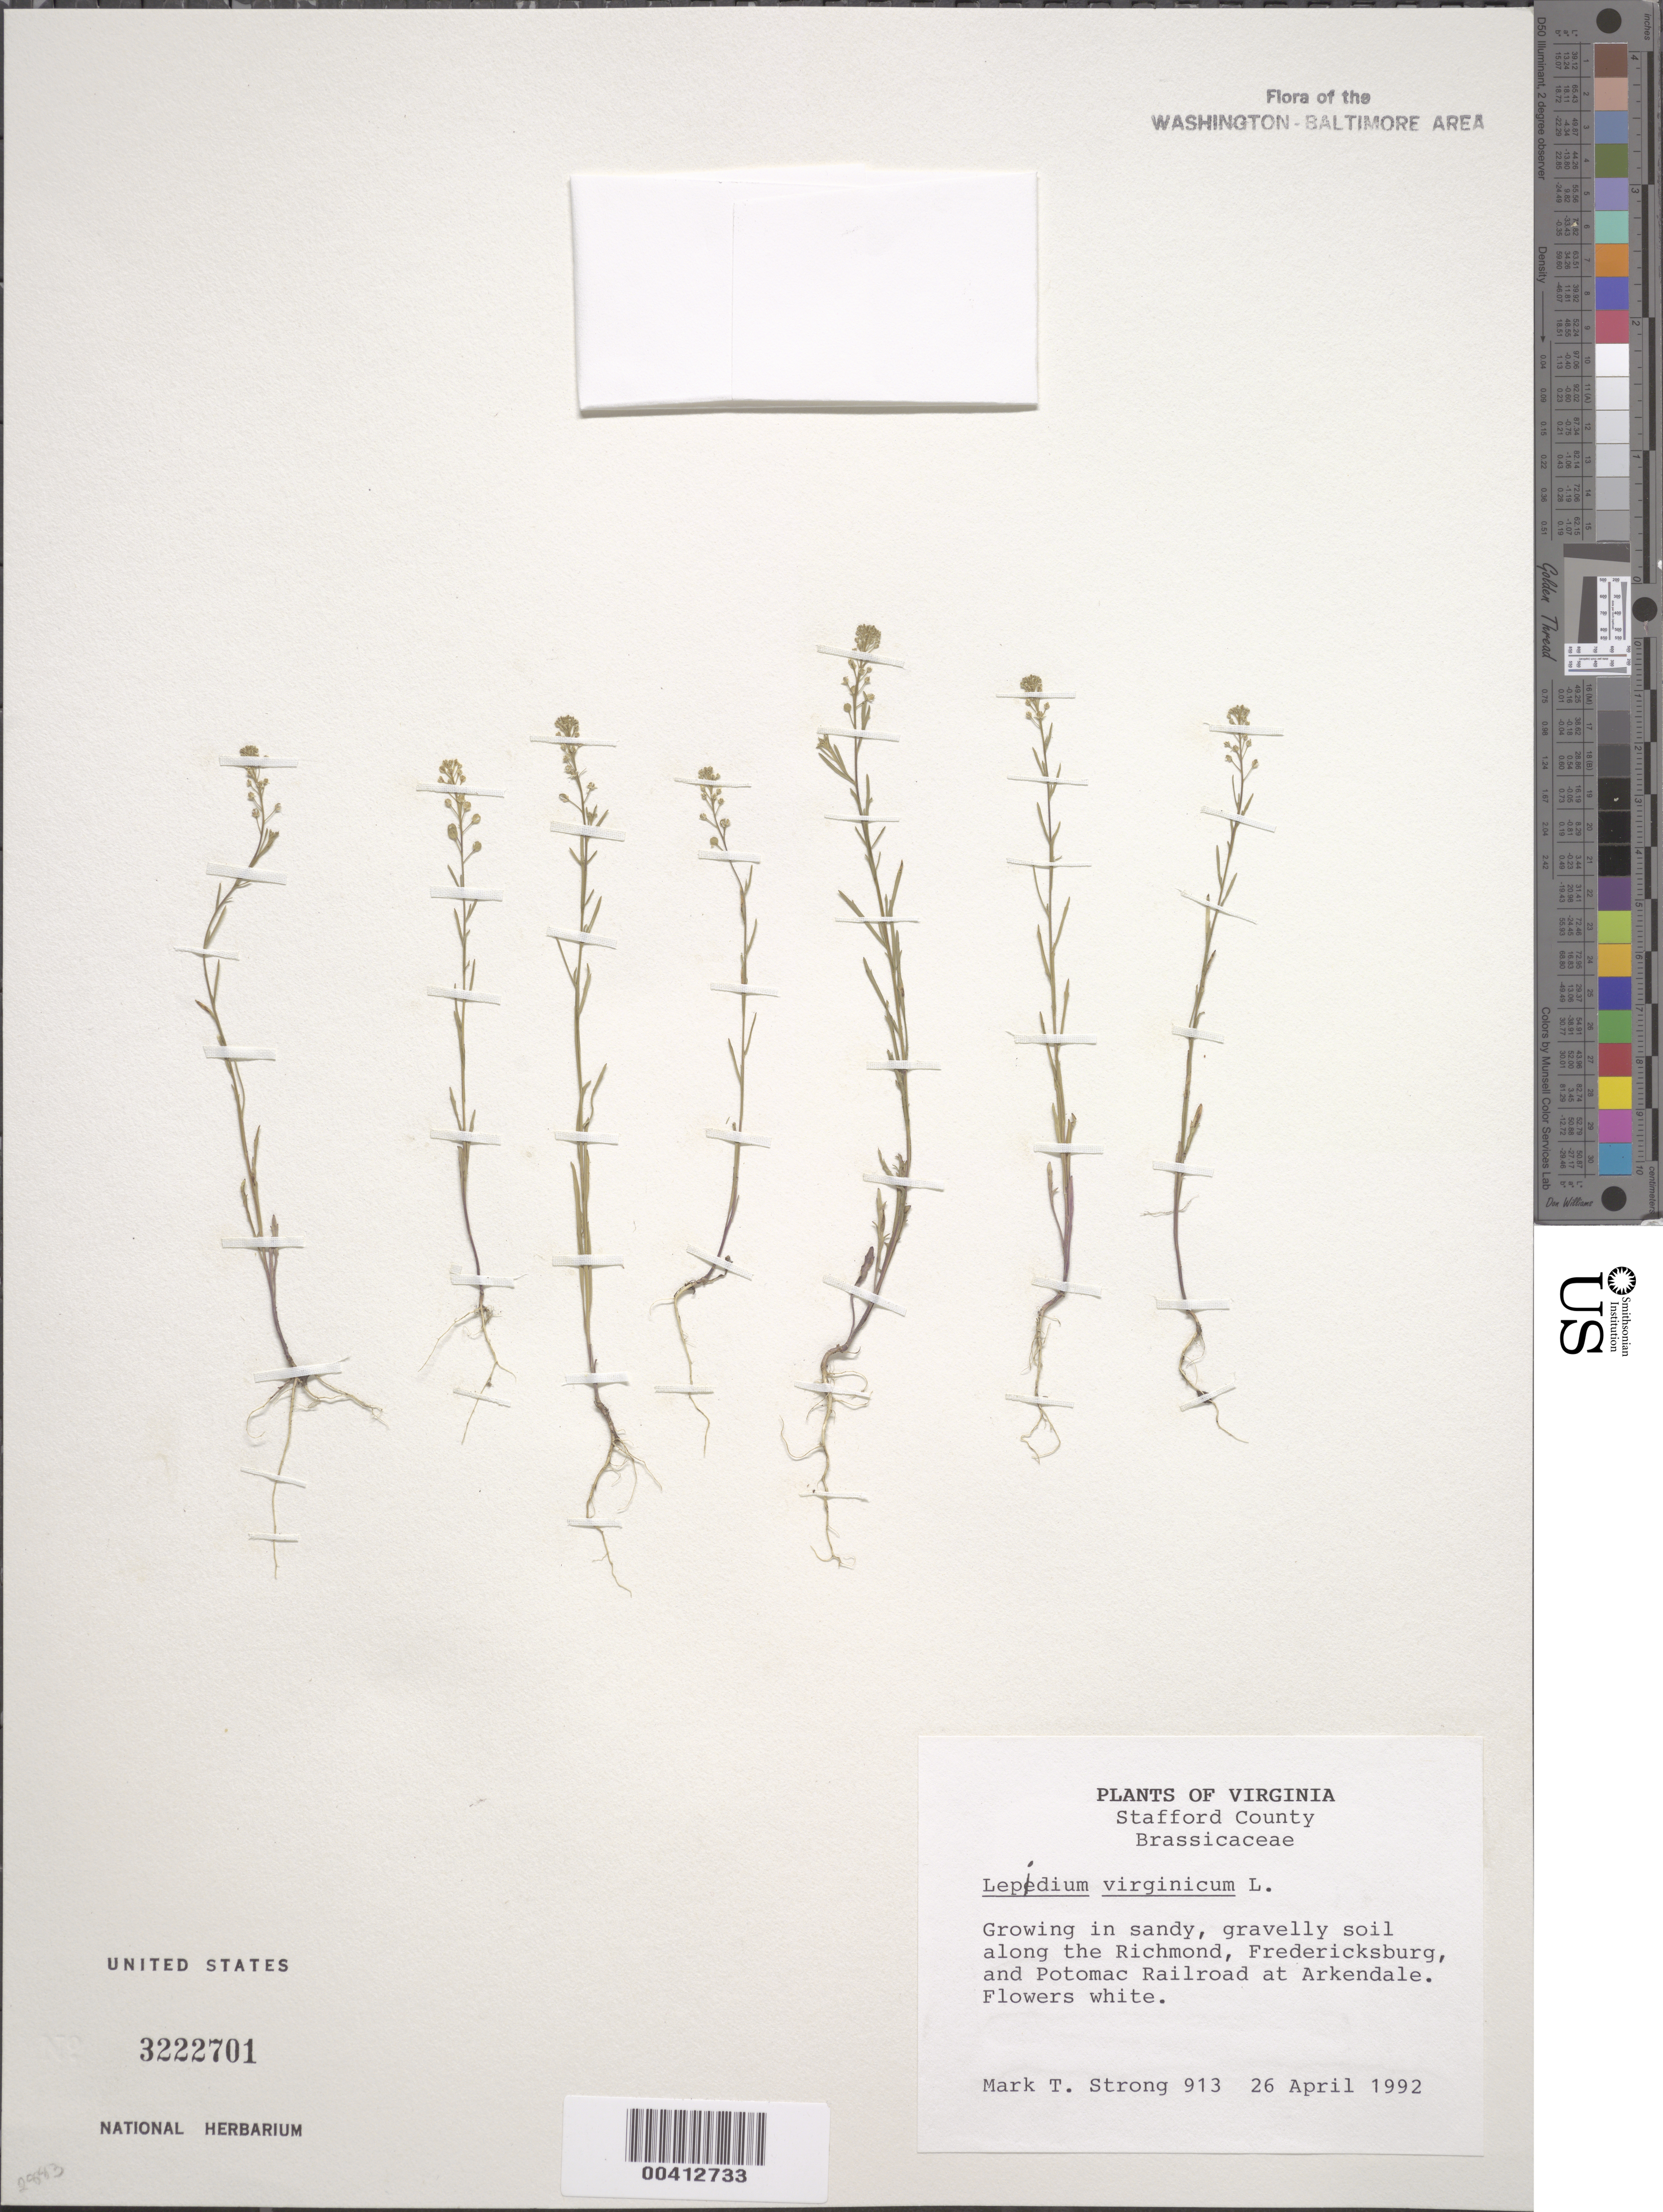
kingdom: Plantae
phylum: Tracheophyta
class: Magnoliopsida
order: Brassicales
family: Brassicaceae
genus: Lepidium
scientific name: Lepidium virginicum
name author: L.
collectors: M. T. Strong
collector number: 913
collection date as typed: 26 Apr 1992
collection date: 1992-04-26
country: United States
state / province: Virginia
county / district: Stafford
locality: RR at Arkendale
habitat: Sandy gravelly soil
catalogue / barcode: US 3222701